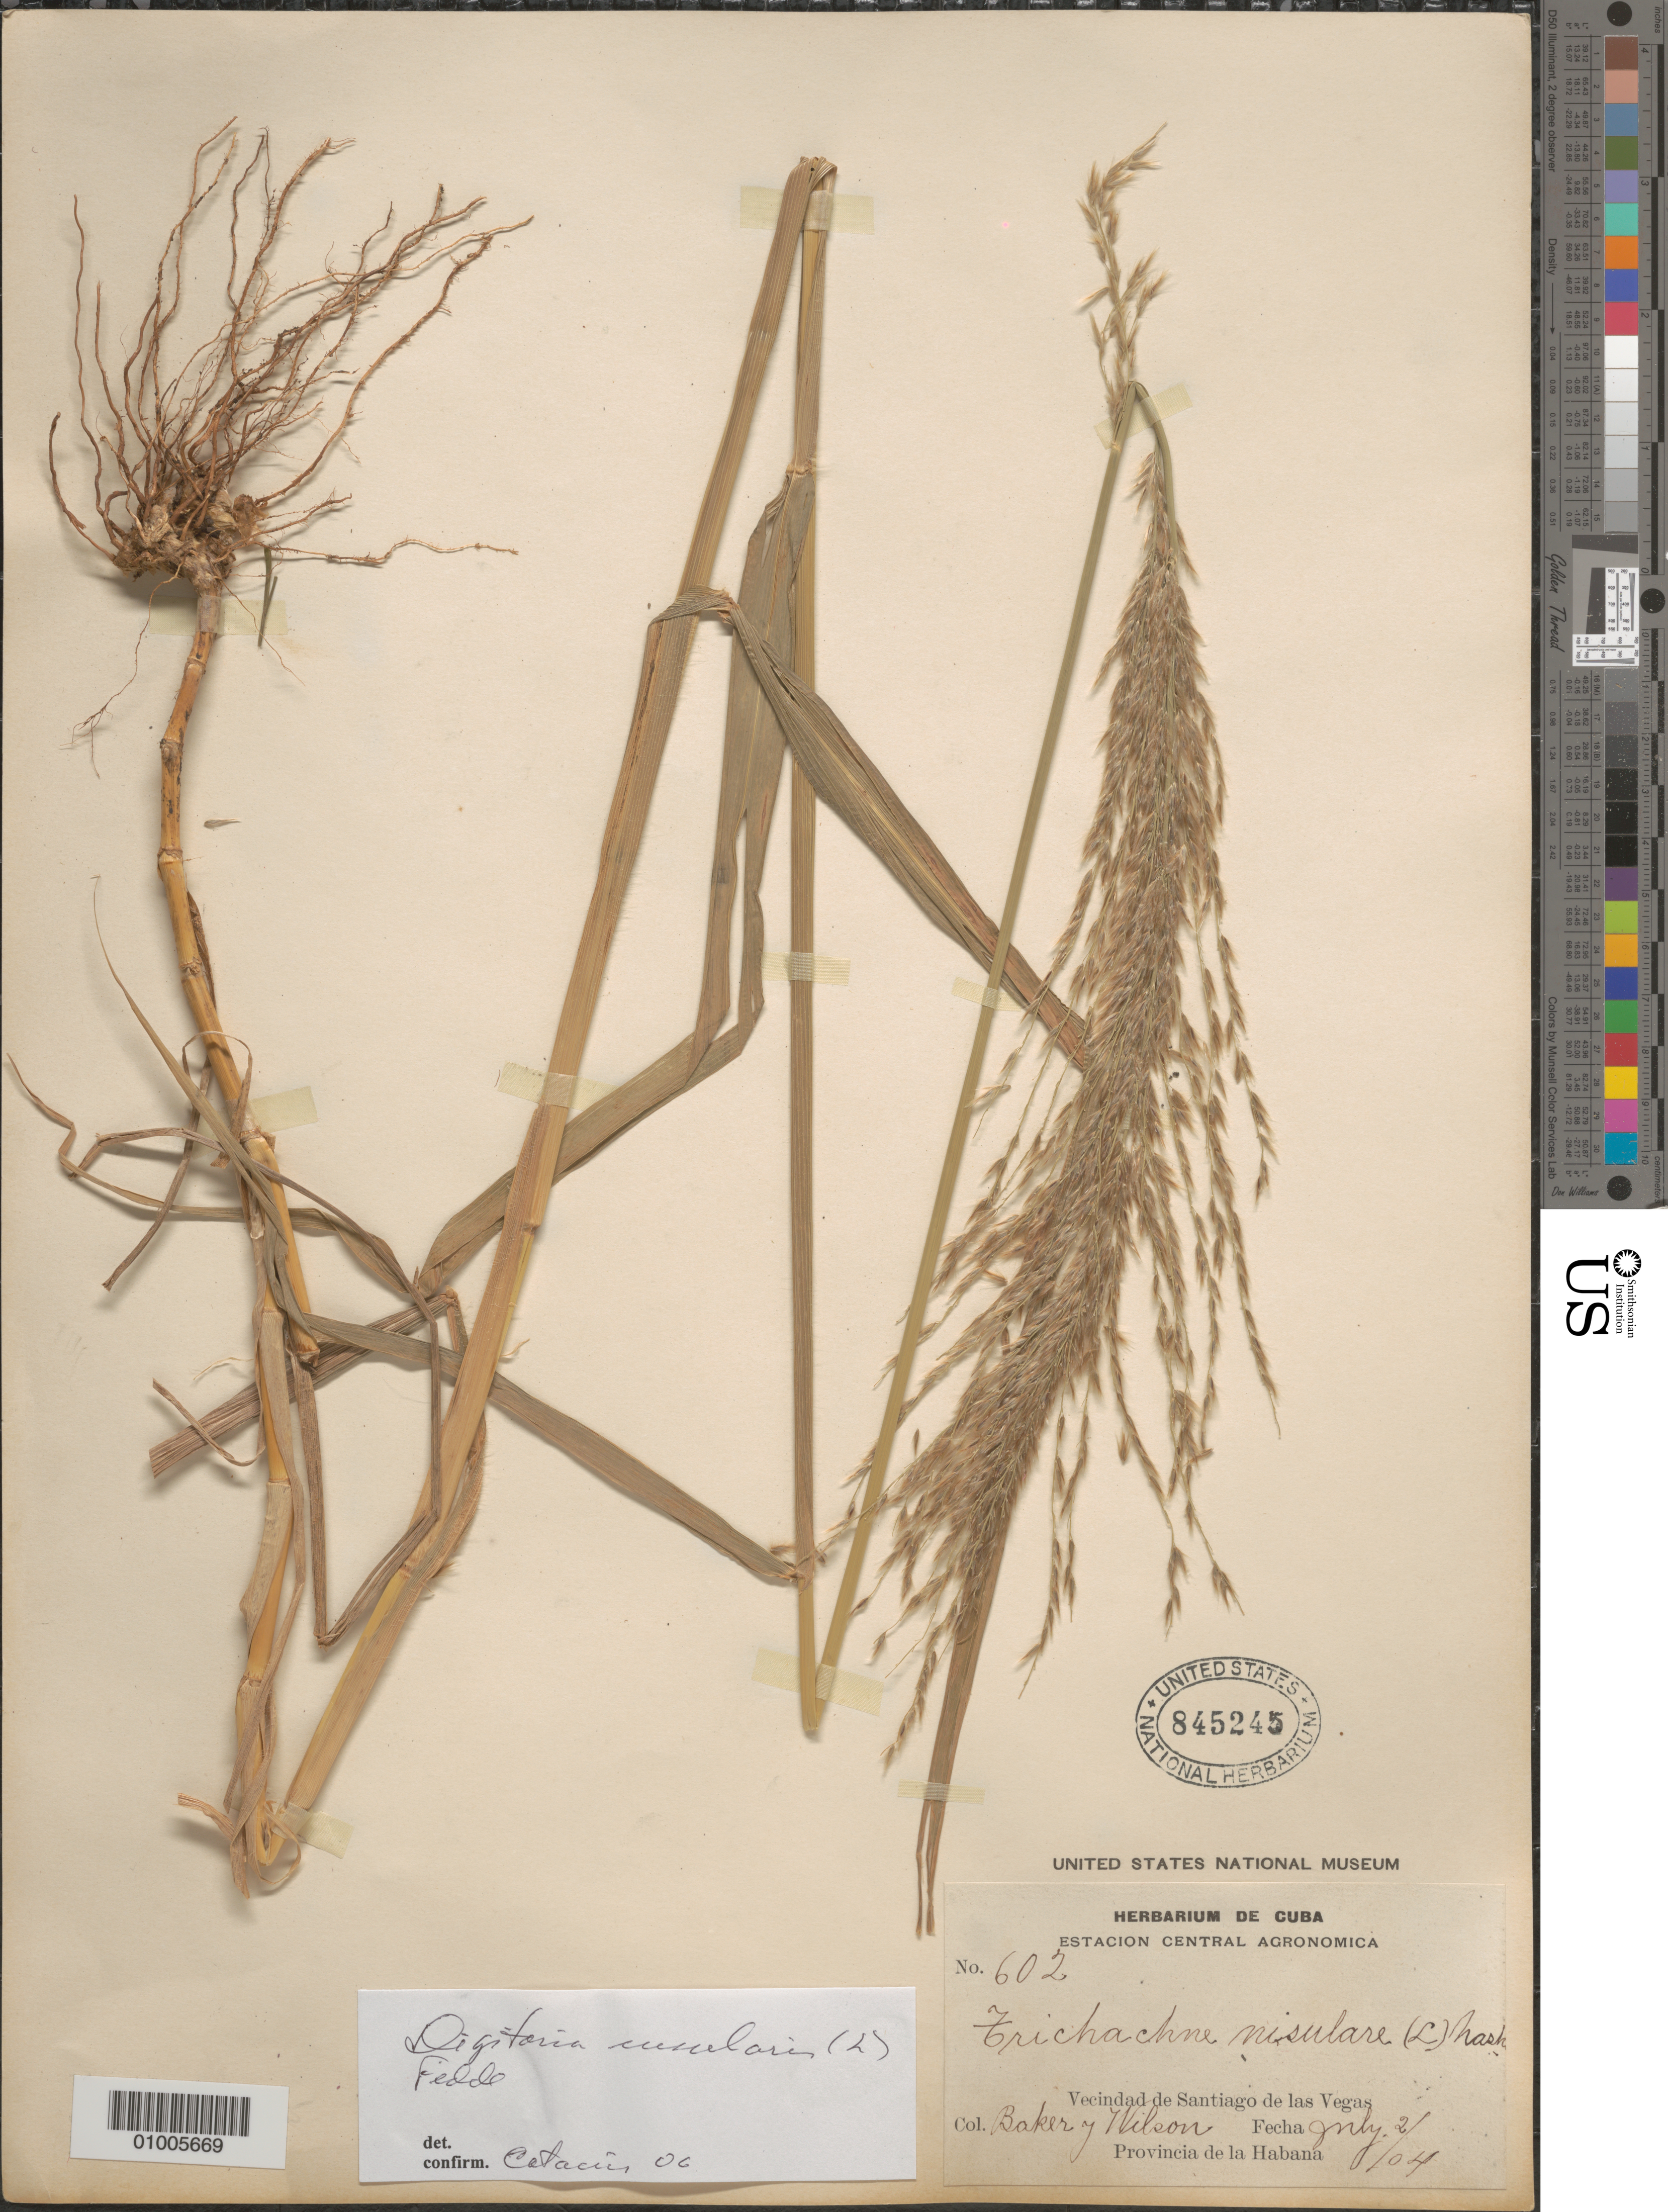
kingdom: Plantae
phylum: Tracheophyta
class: Liliopsida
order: Poales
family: Poaceae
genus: Digitaria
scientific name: Digitaria insularis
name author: (L.) Mez ex Ekman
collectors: -. Wileon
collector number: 602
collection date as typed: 02 Jul 1904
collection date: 1904-07-02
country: Cuba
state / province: La Habana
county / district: Municipio Boyeros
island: Cuba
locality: Santiago de las Vegas (vicinity of )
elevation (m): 97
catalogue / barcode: US 845245